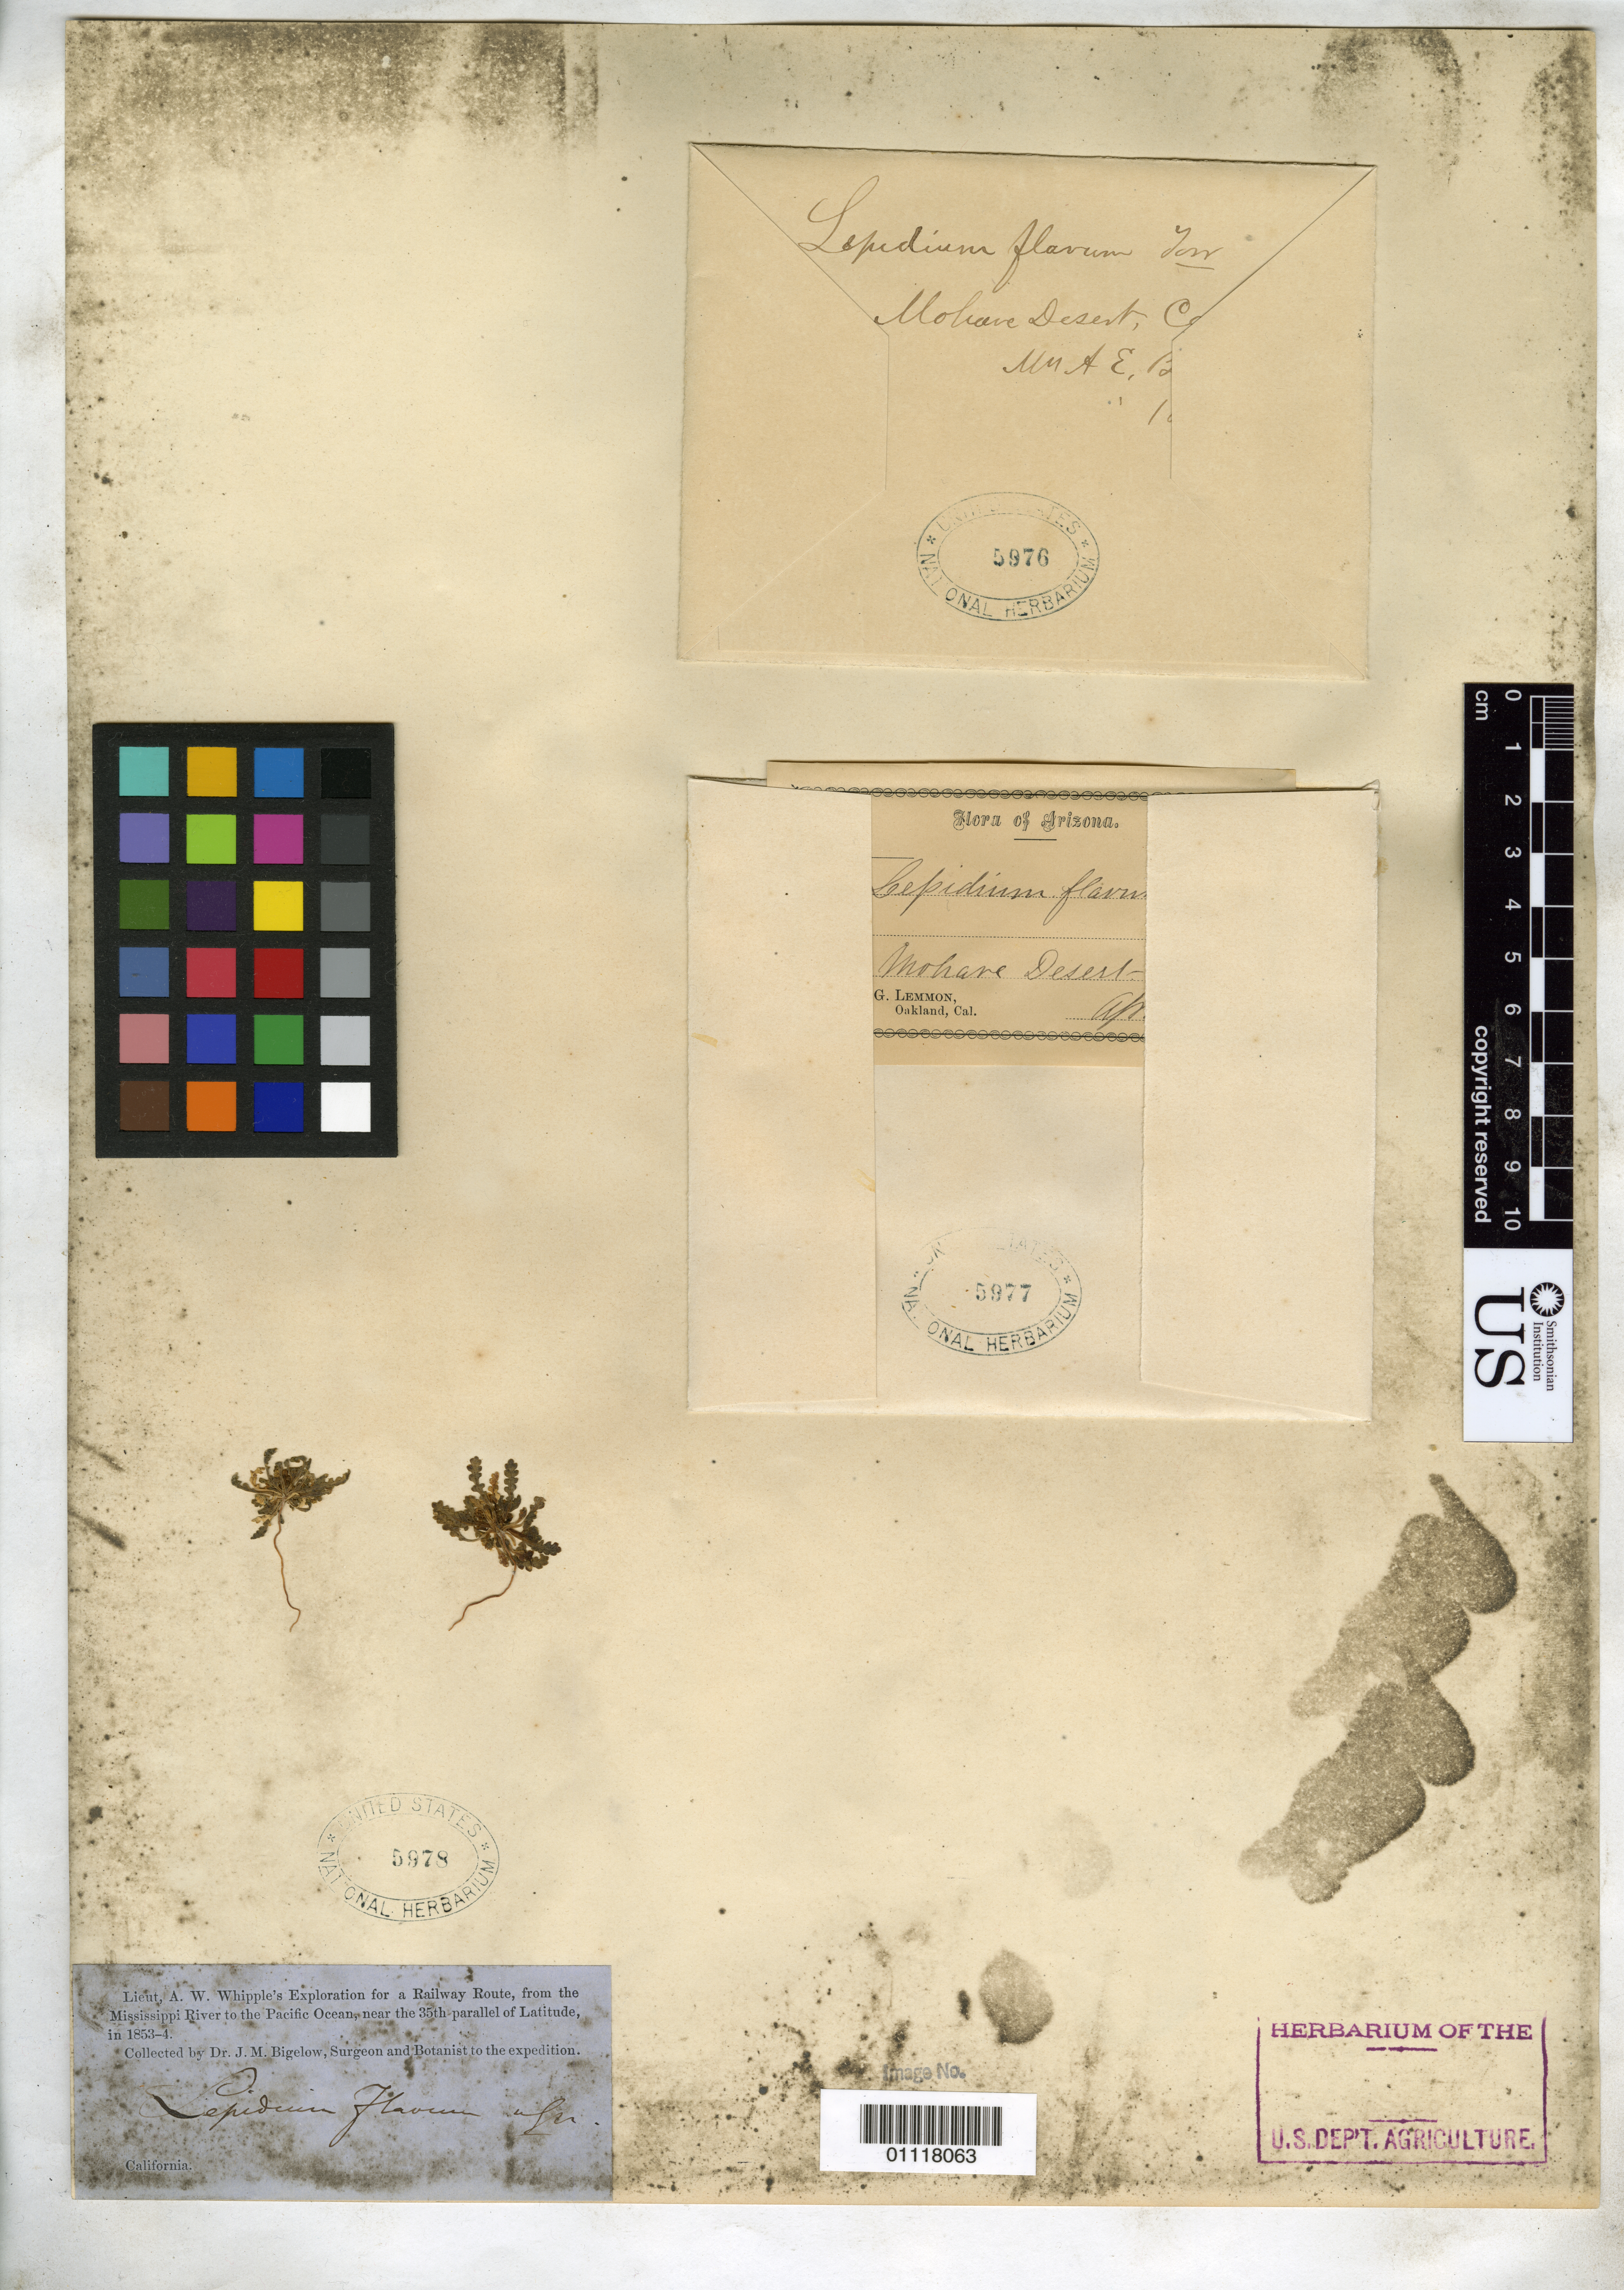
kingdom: Plantae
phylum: Tracheophyta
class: Magnoliopsida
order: Brassicales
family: Brassicaceae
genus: Lepidium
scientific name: Lepidium flavum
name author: Torr.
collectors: J. M. Bigelow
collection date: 1853/1854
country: United States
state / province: California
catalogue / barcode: US 5978